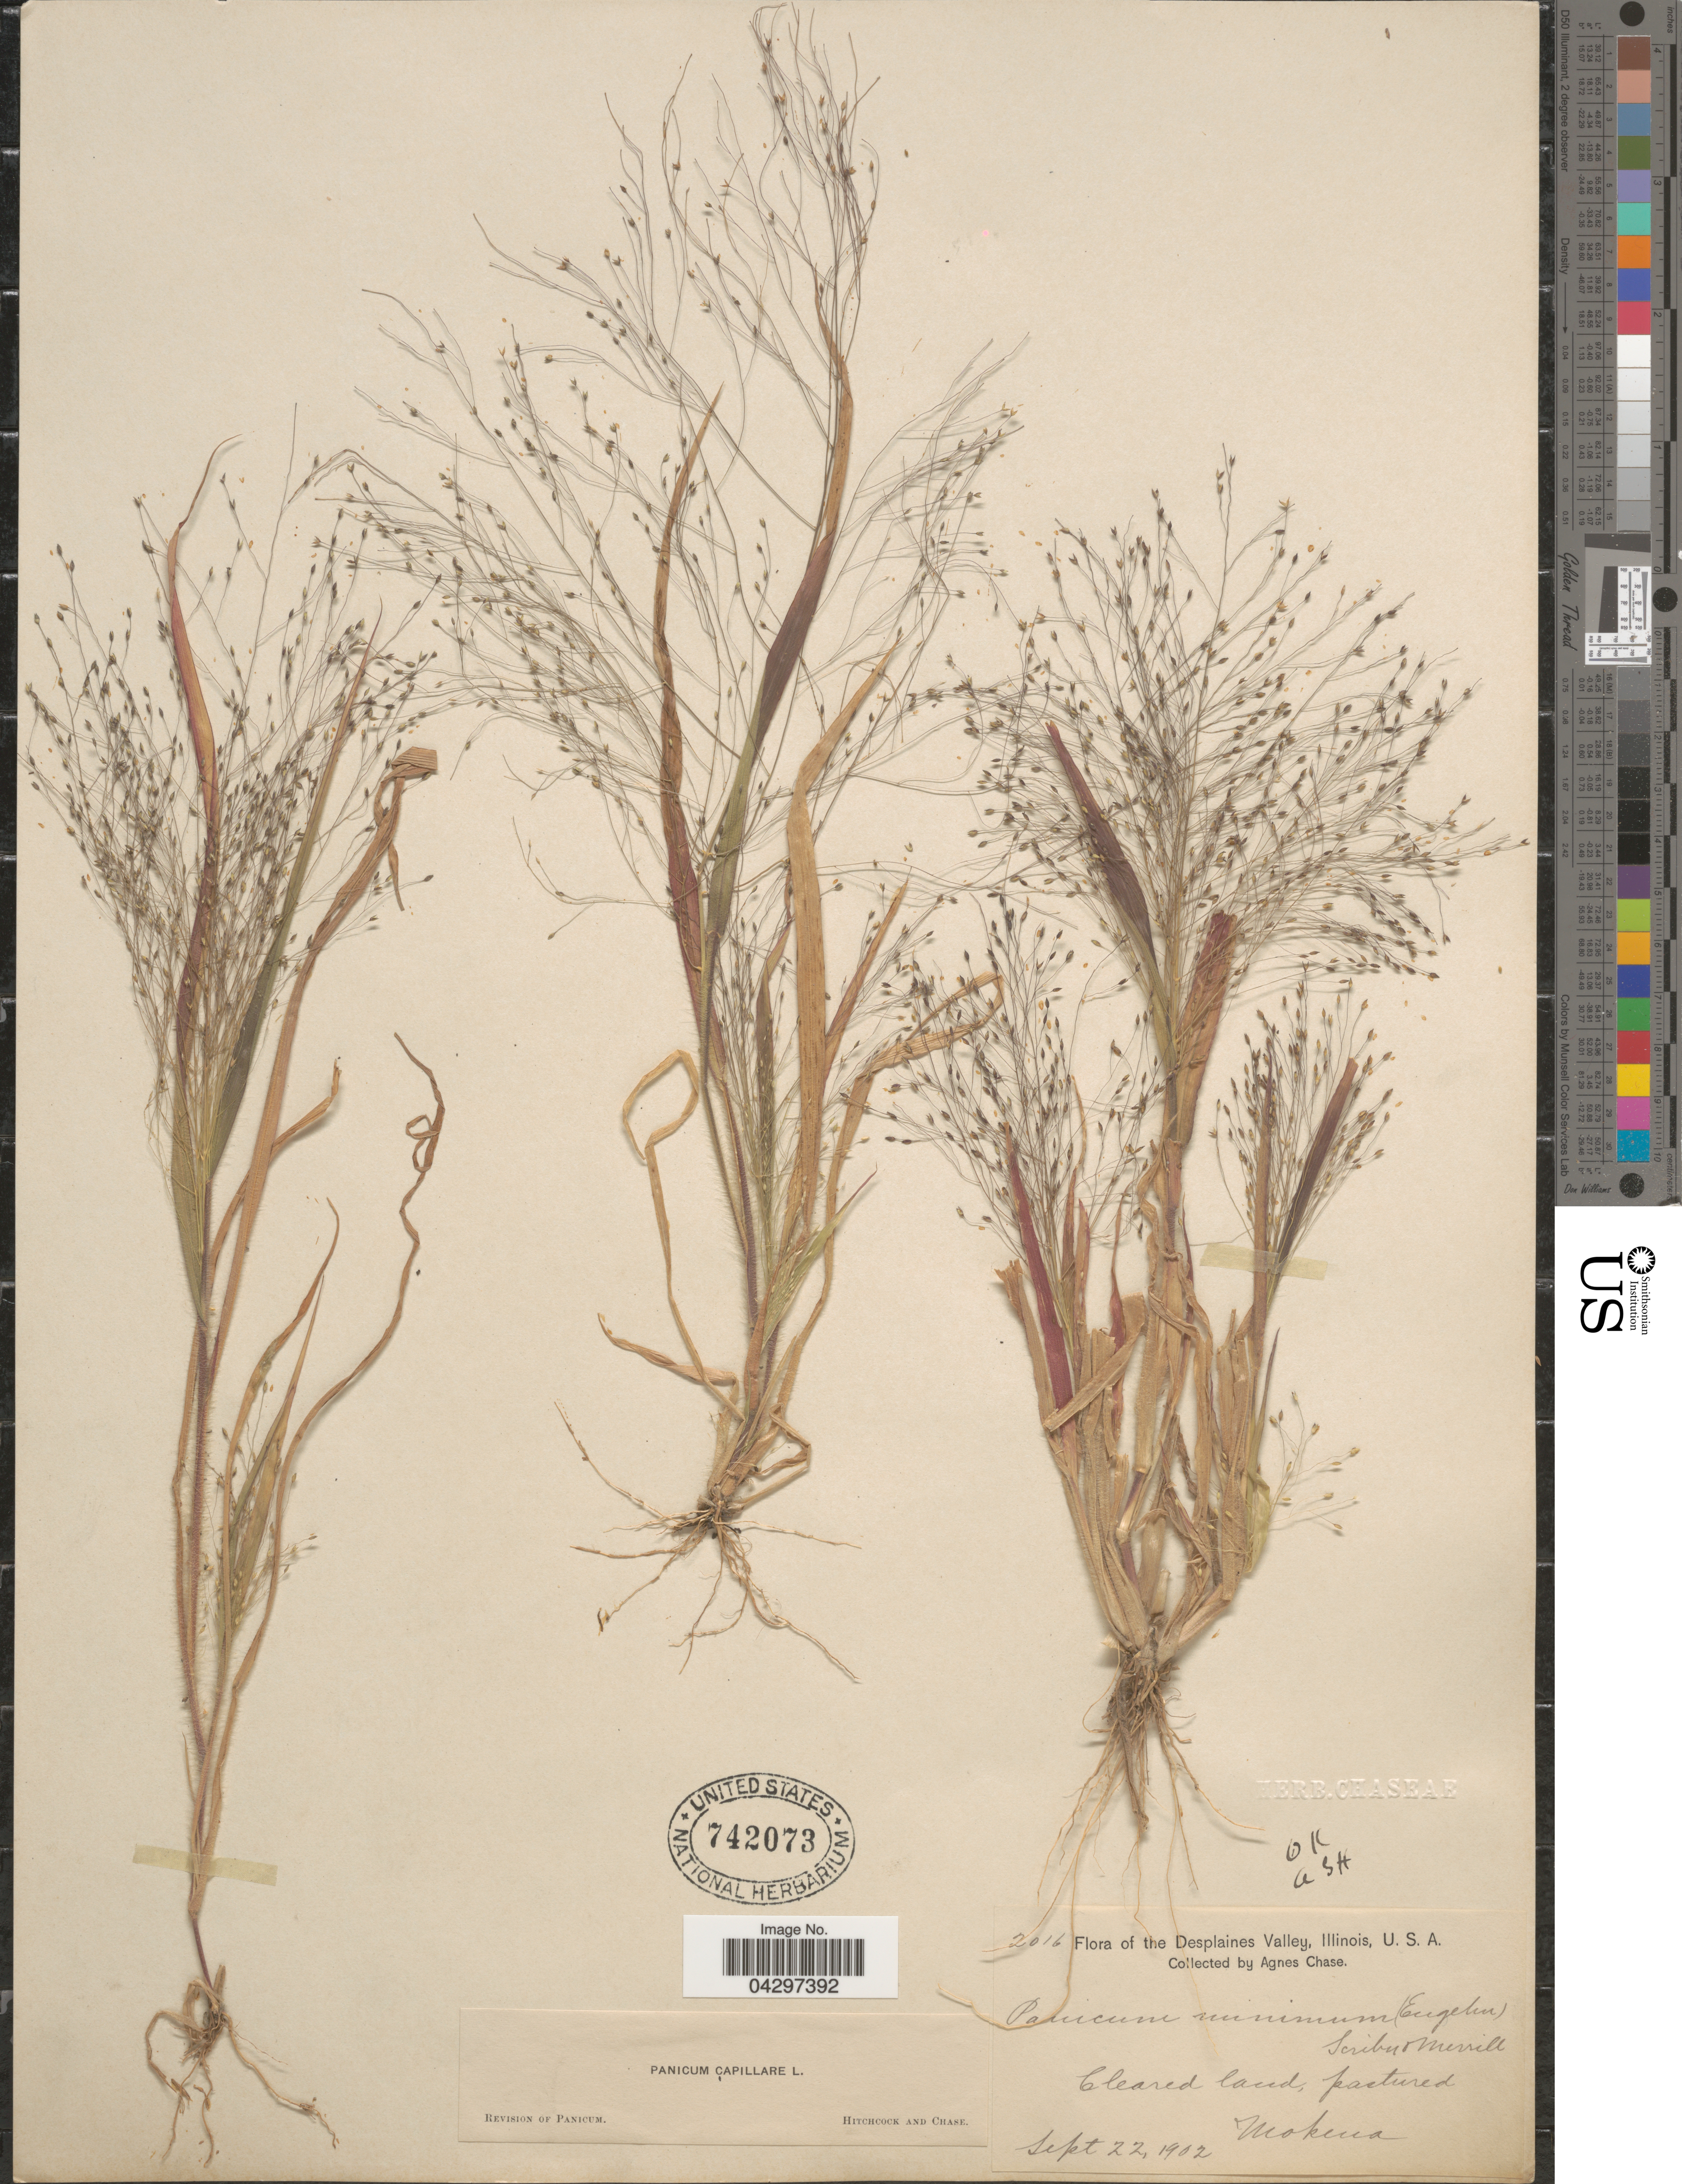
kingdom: Plantae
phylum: Tracheophyta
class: Liliopsida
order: Poales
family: Poaceae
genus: Panicum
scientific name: Panicum capillare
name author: L.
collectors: A. Chase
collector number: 2016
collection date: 1902-09-22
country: United States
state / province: Illinois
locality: The Desplaines Valley. Mokina.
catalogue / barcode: US 742073